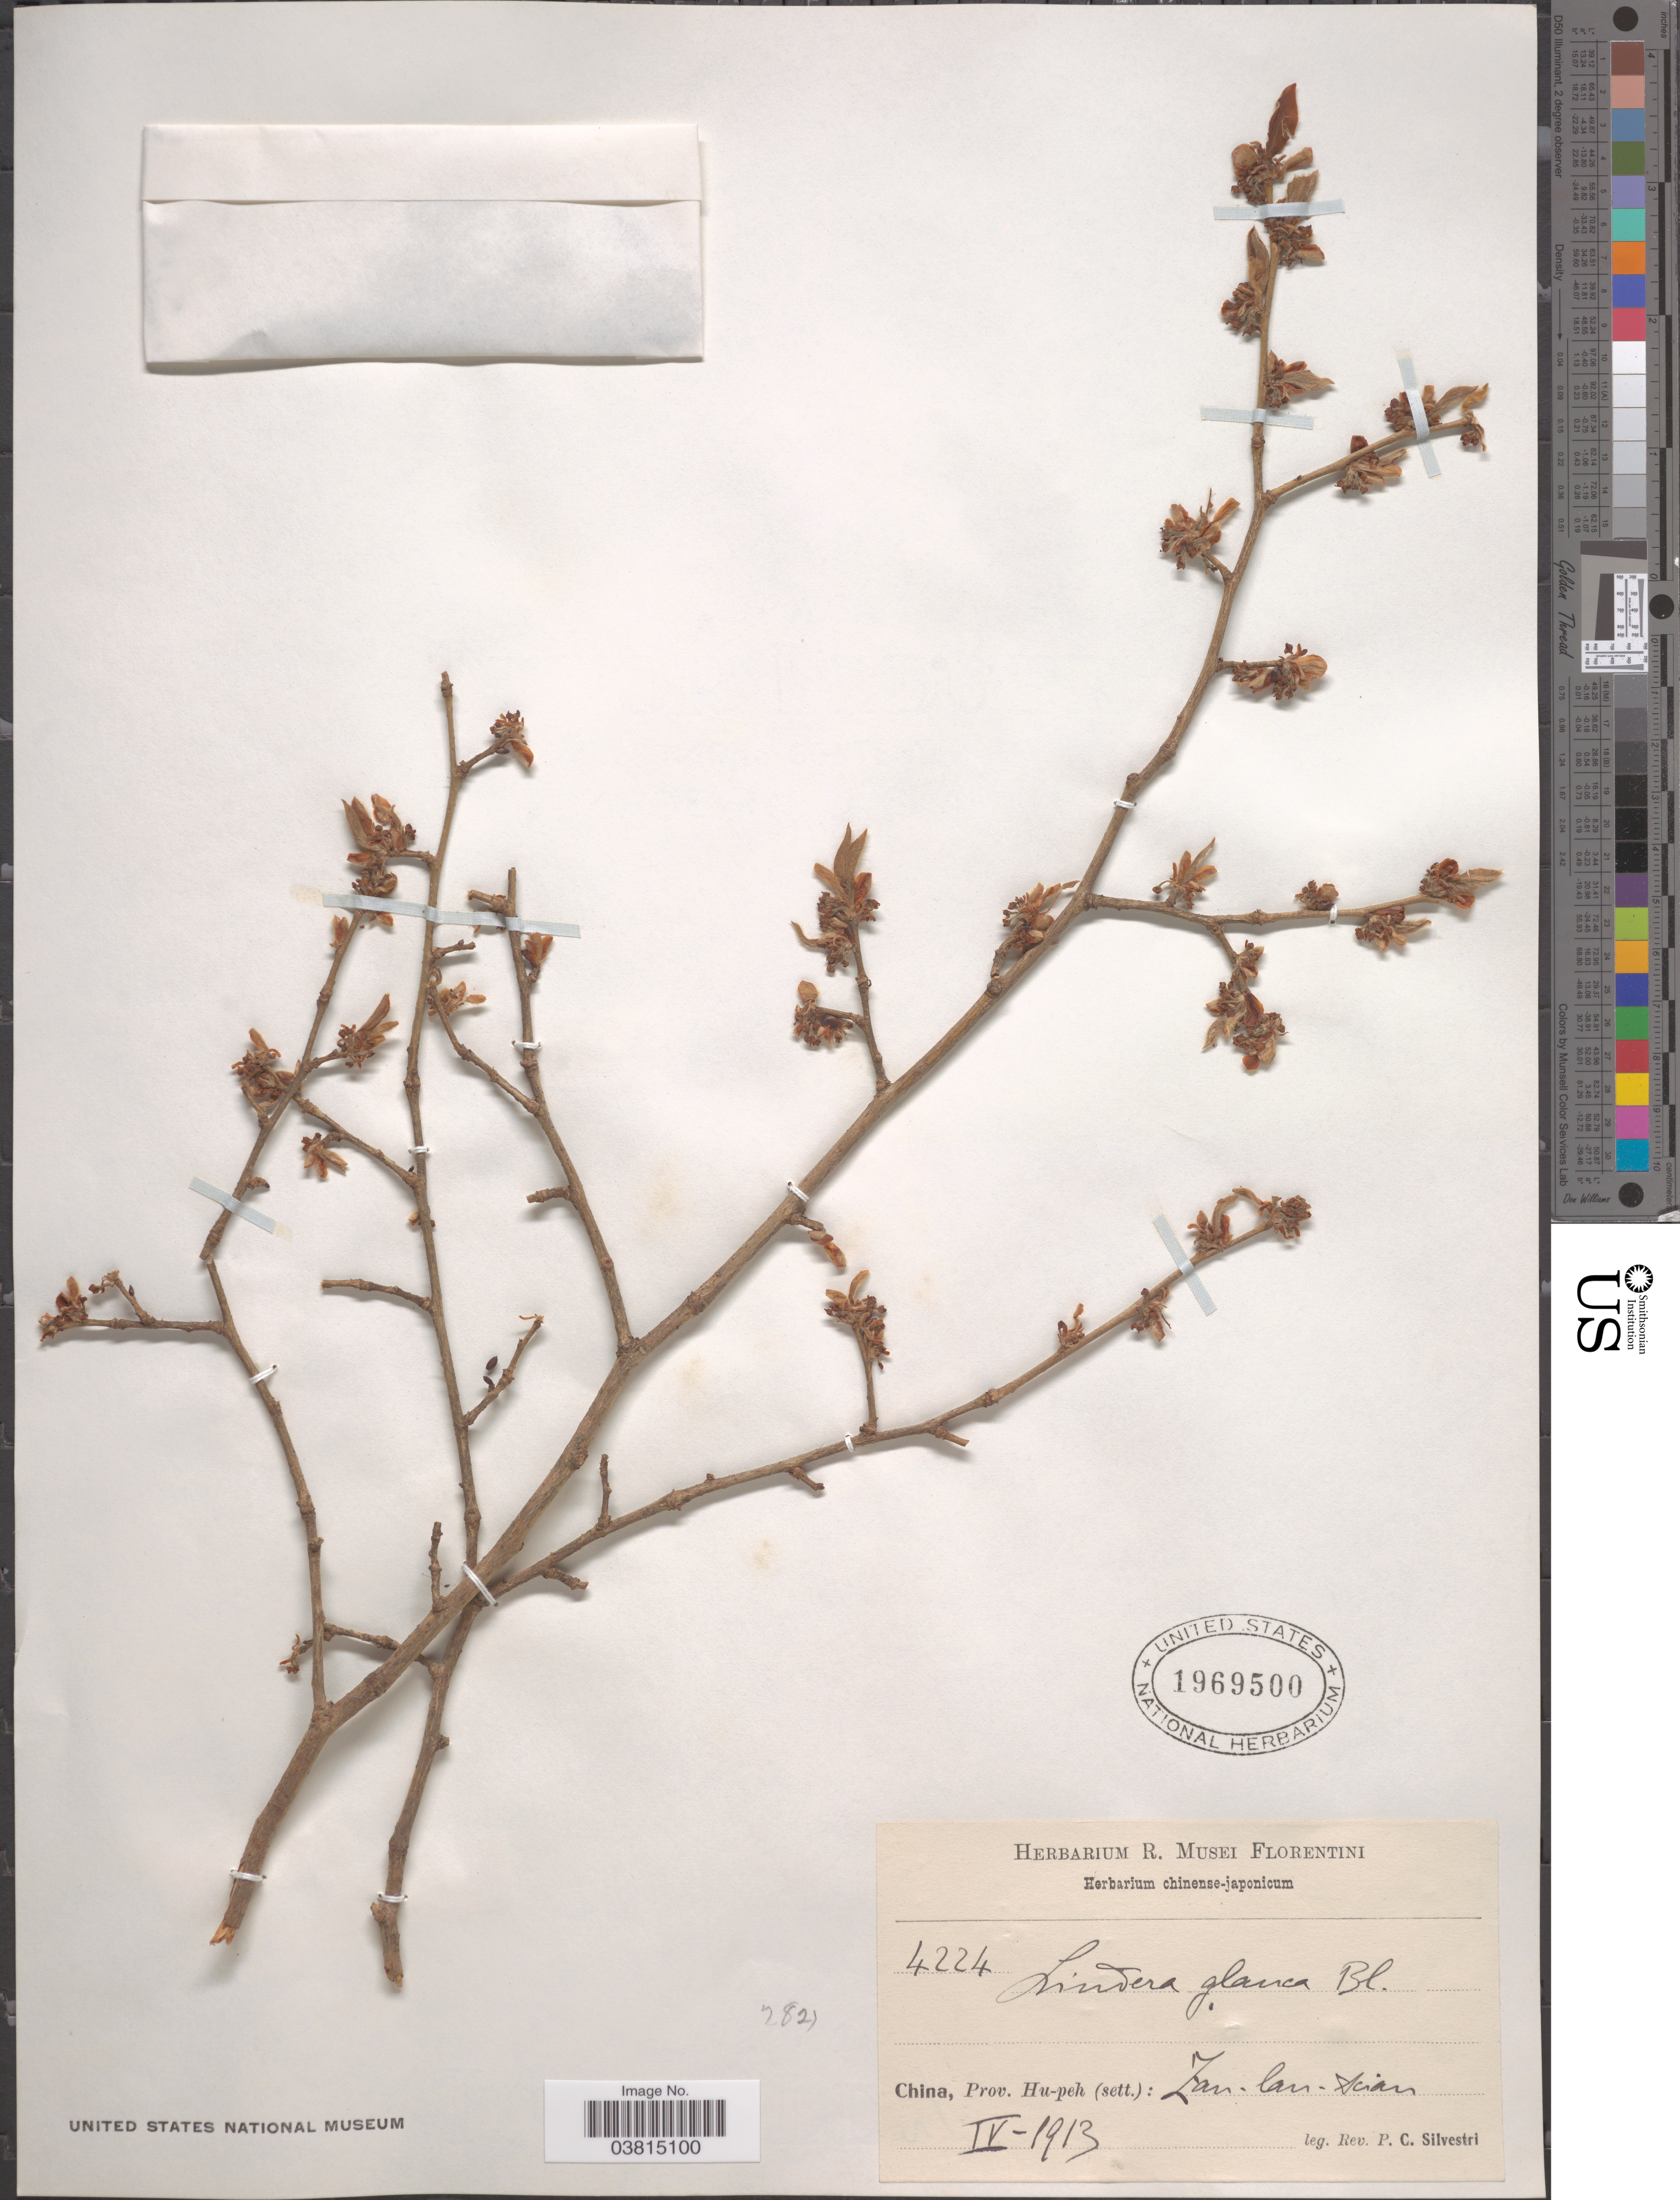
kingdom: Plantae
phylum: Tracheophyta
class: Magnoliopsida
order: Laurales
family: Lauraceae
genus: Lindera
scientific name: Lindera glauca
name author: (Siebold & Zucc.) Blume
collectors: P. Silvestri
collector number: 4224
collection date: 1913-04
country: China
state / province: Hubei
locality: Prov. Hu-peh (sett.): Zan-lan-Scian.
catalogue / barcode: US 1969500